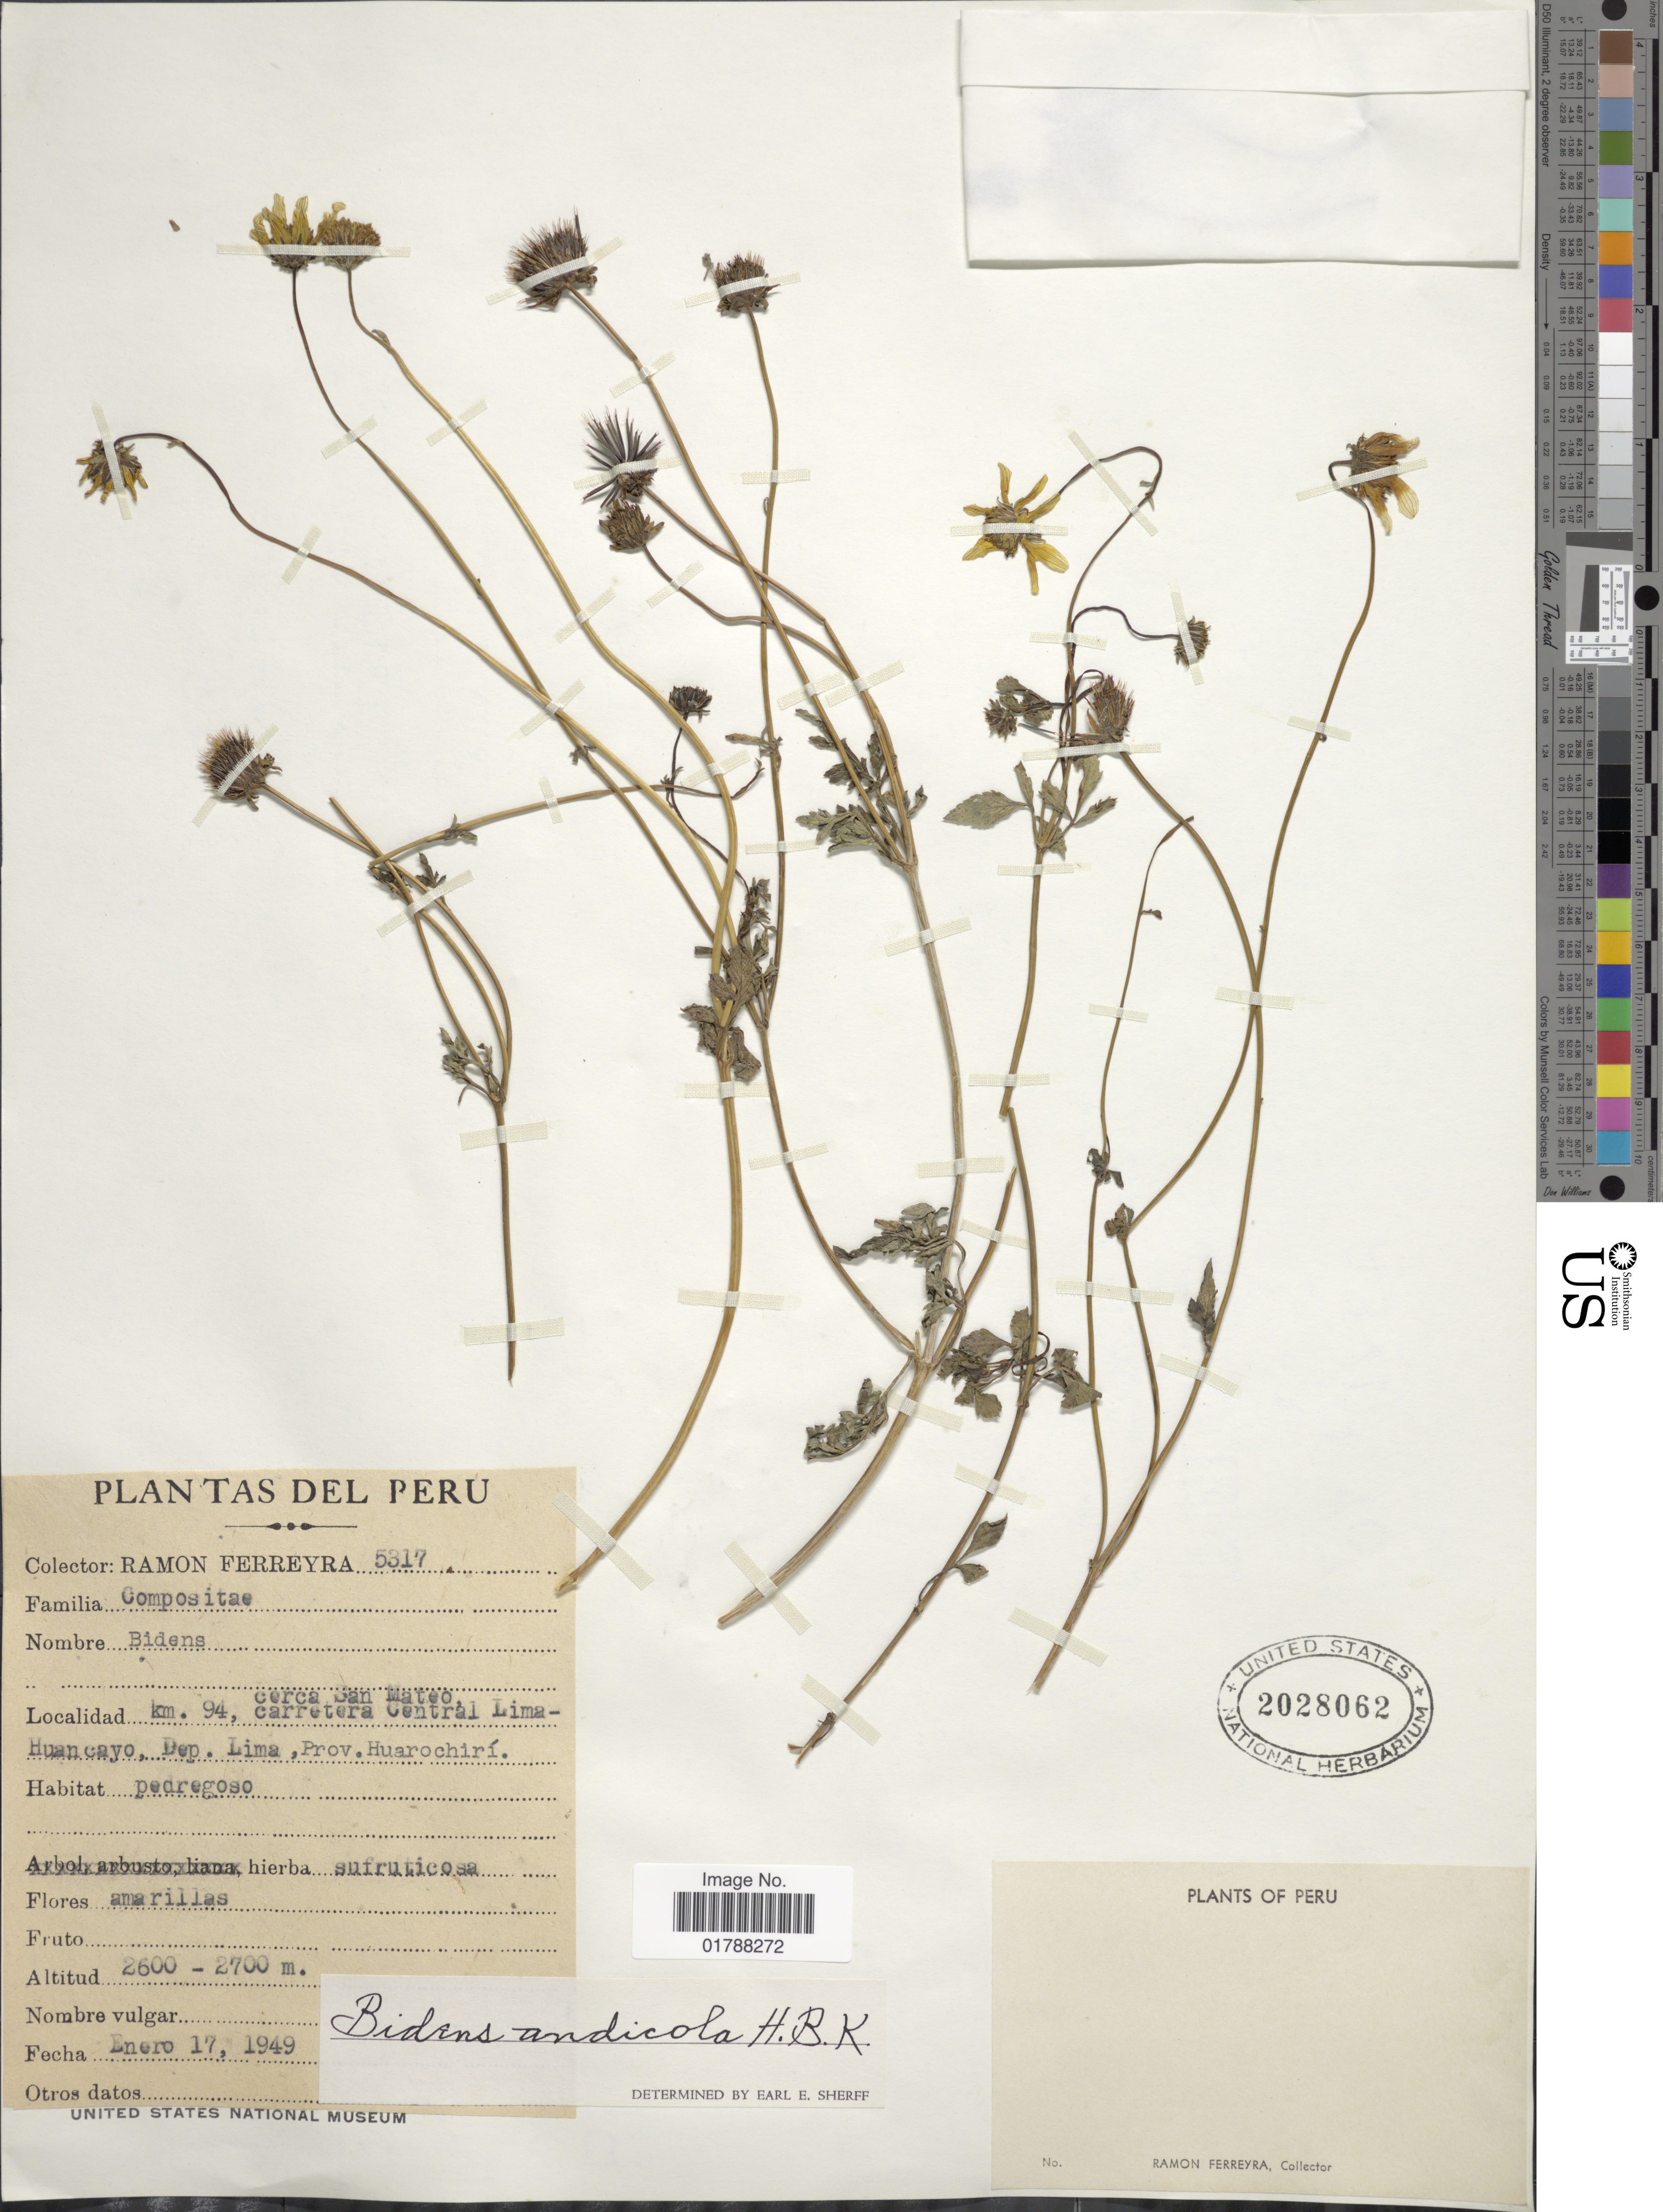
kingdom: Plantae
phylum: Tracheophyta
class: Magnoliopsida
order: Asterales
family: Asteraceae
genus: Bidens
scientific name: Bidens andicola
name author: Kunth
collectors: R. A. Ferreyra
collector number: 5317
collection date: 1949-01-17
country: Peru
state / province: Lima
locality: Km. 94 cerca San Mateo, carretera Central Lima-Huancayo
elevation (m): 2600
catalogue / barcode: US 2028062